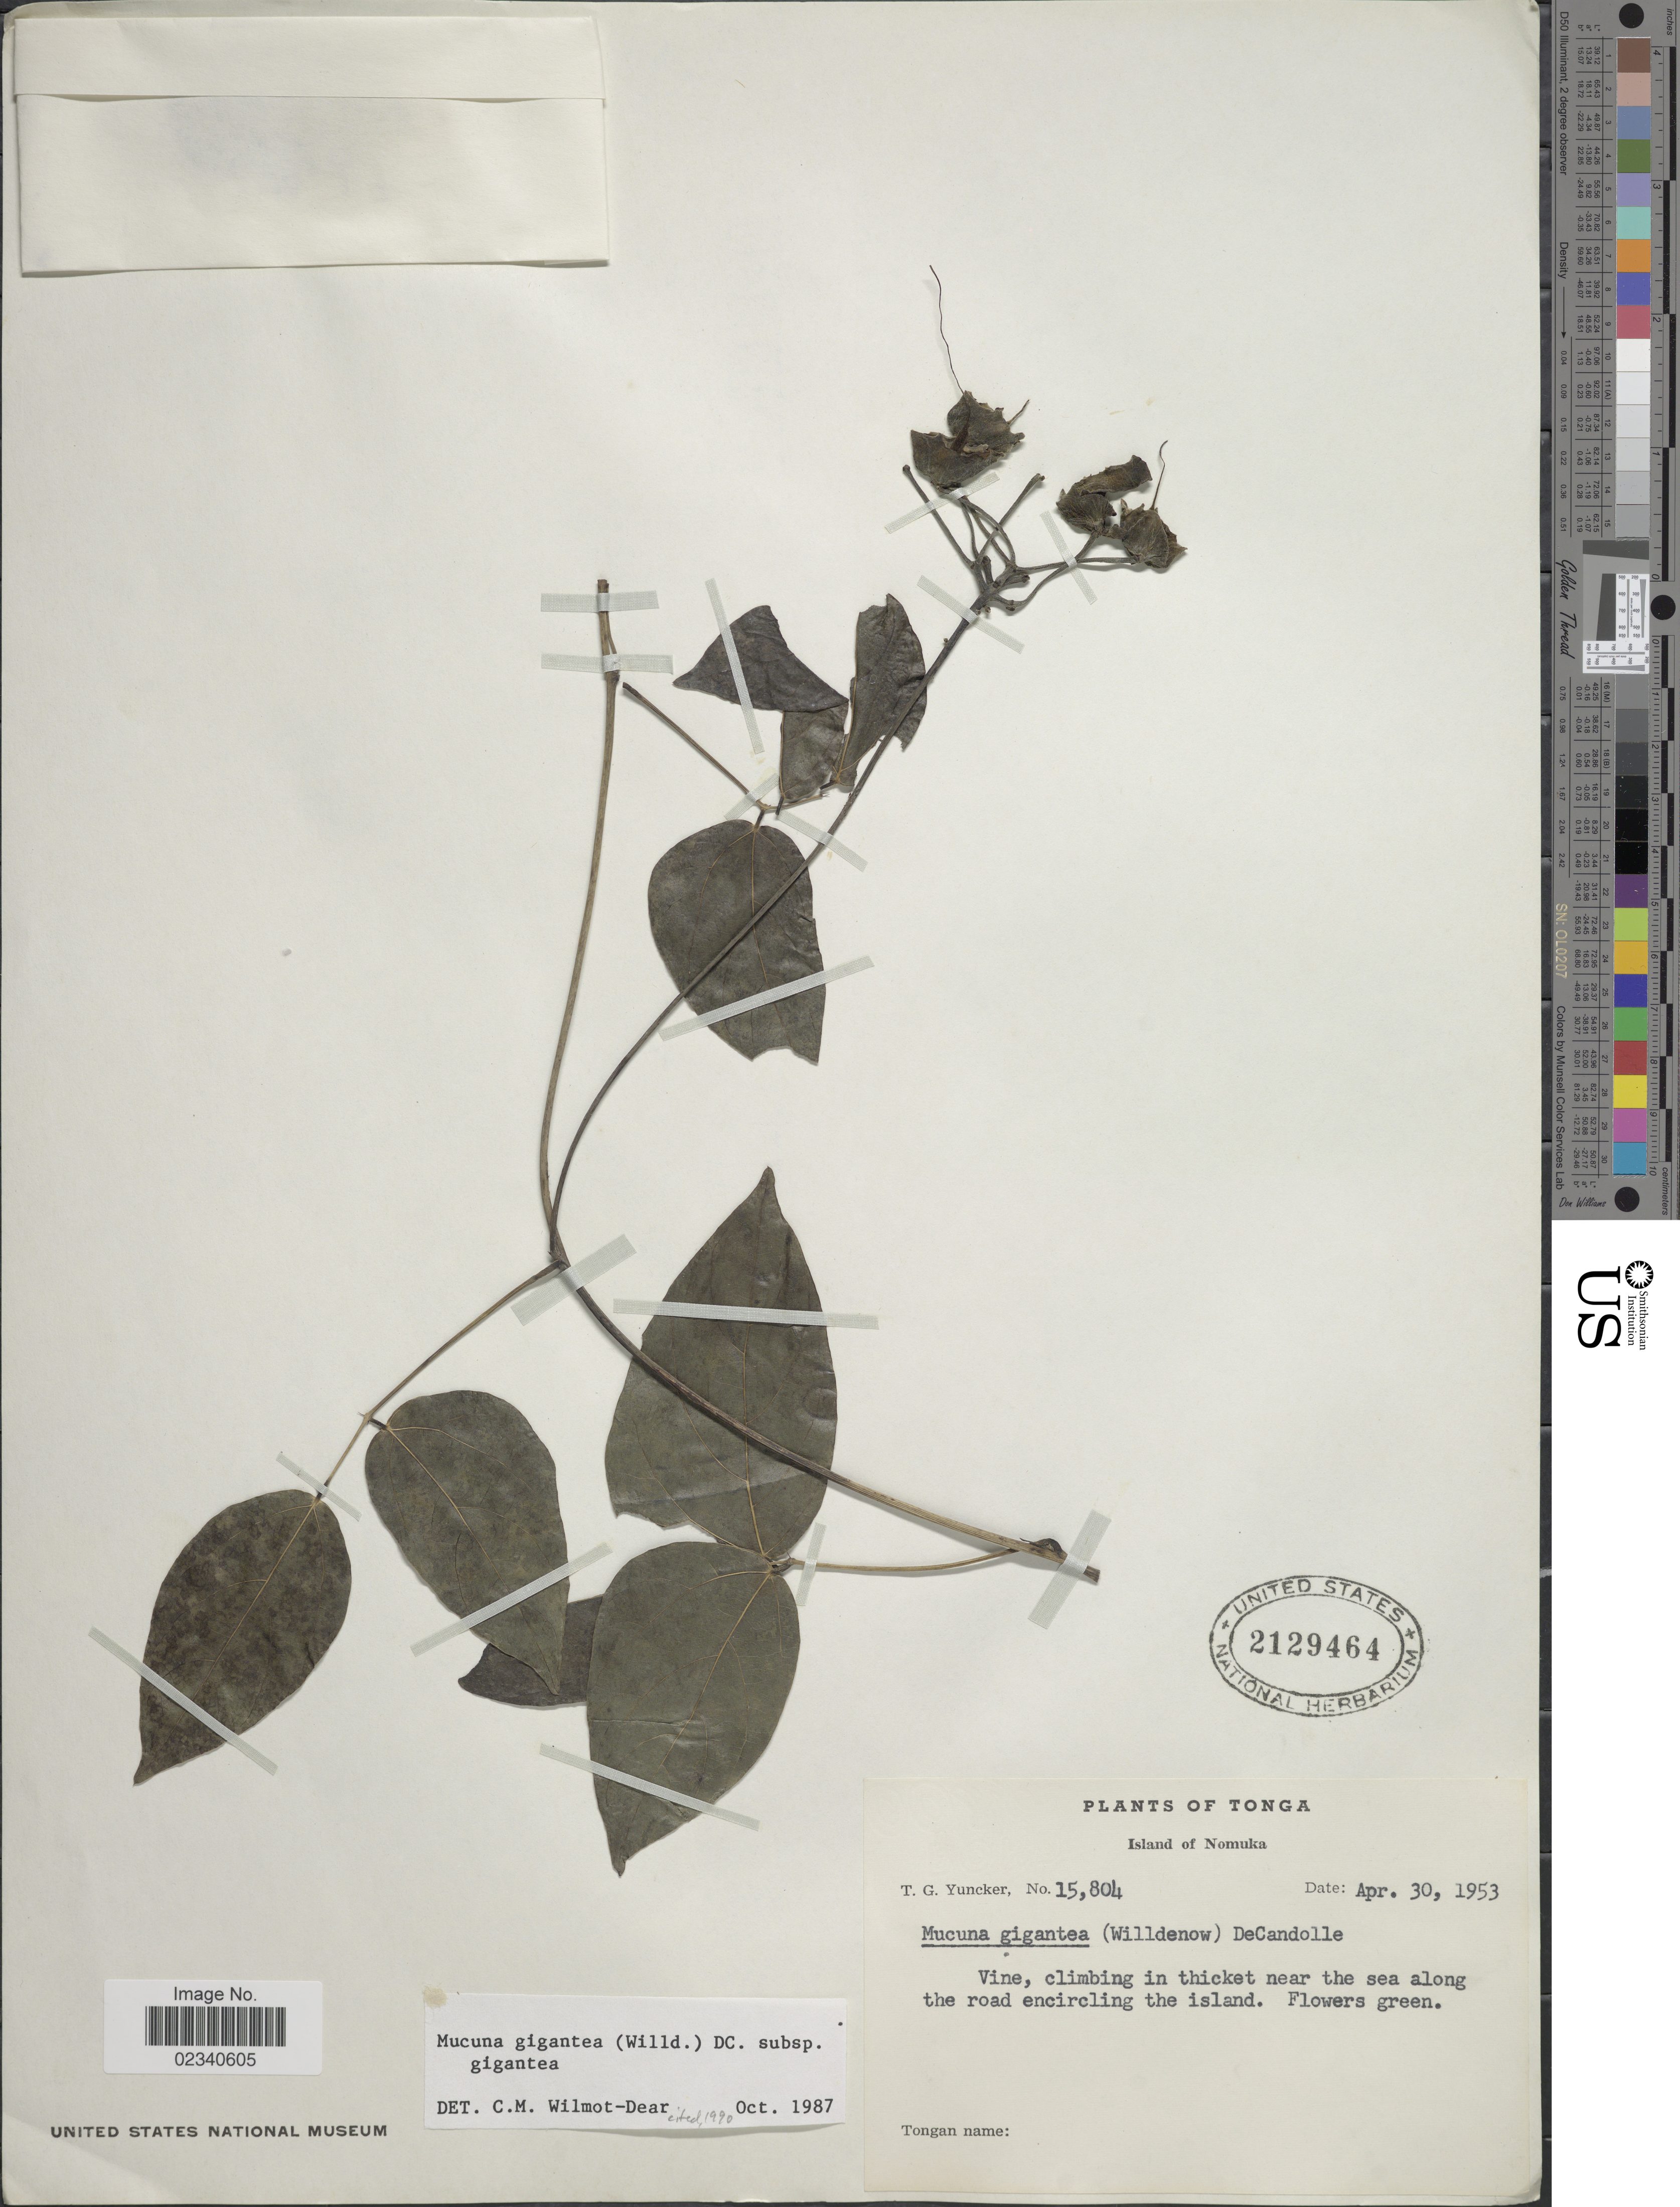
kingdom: Plantae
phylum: Tracheophyta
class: Magnoliopsida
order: Fabales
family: Fabaceae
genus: Mucuna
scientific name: Mucuna gigantea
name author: (Willd.) DC.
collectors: T. G. Yuncker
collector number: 15804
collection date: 1953-04-30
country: Tonga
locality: Island of Nomuka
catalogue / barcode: US 2129464